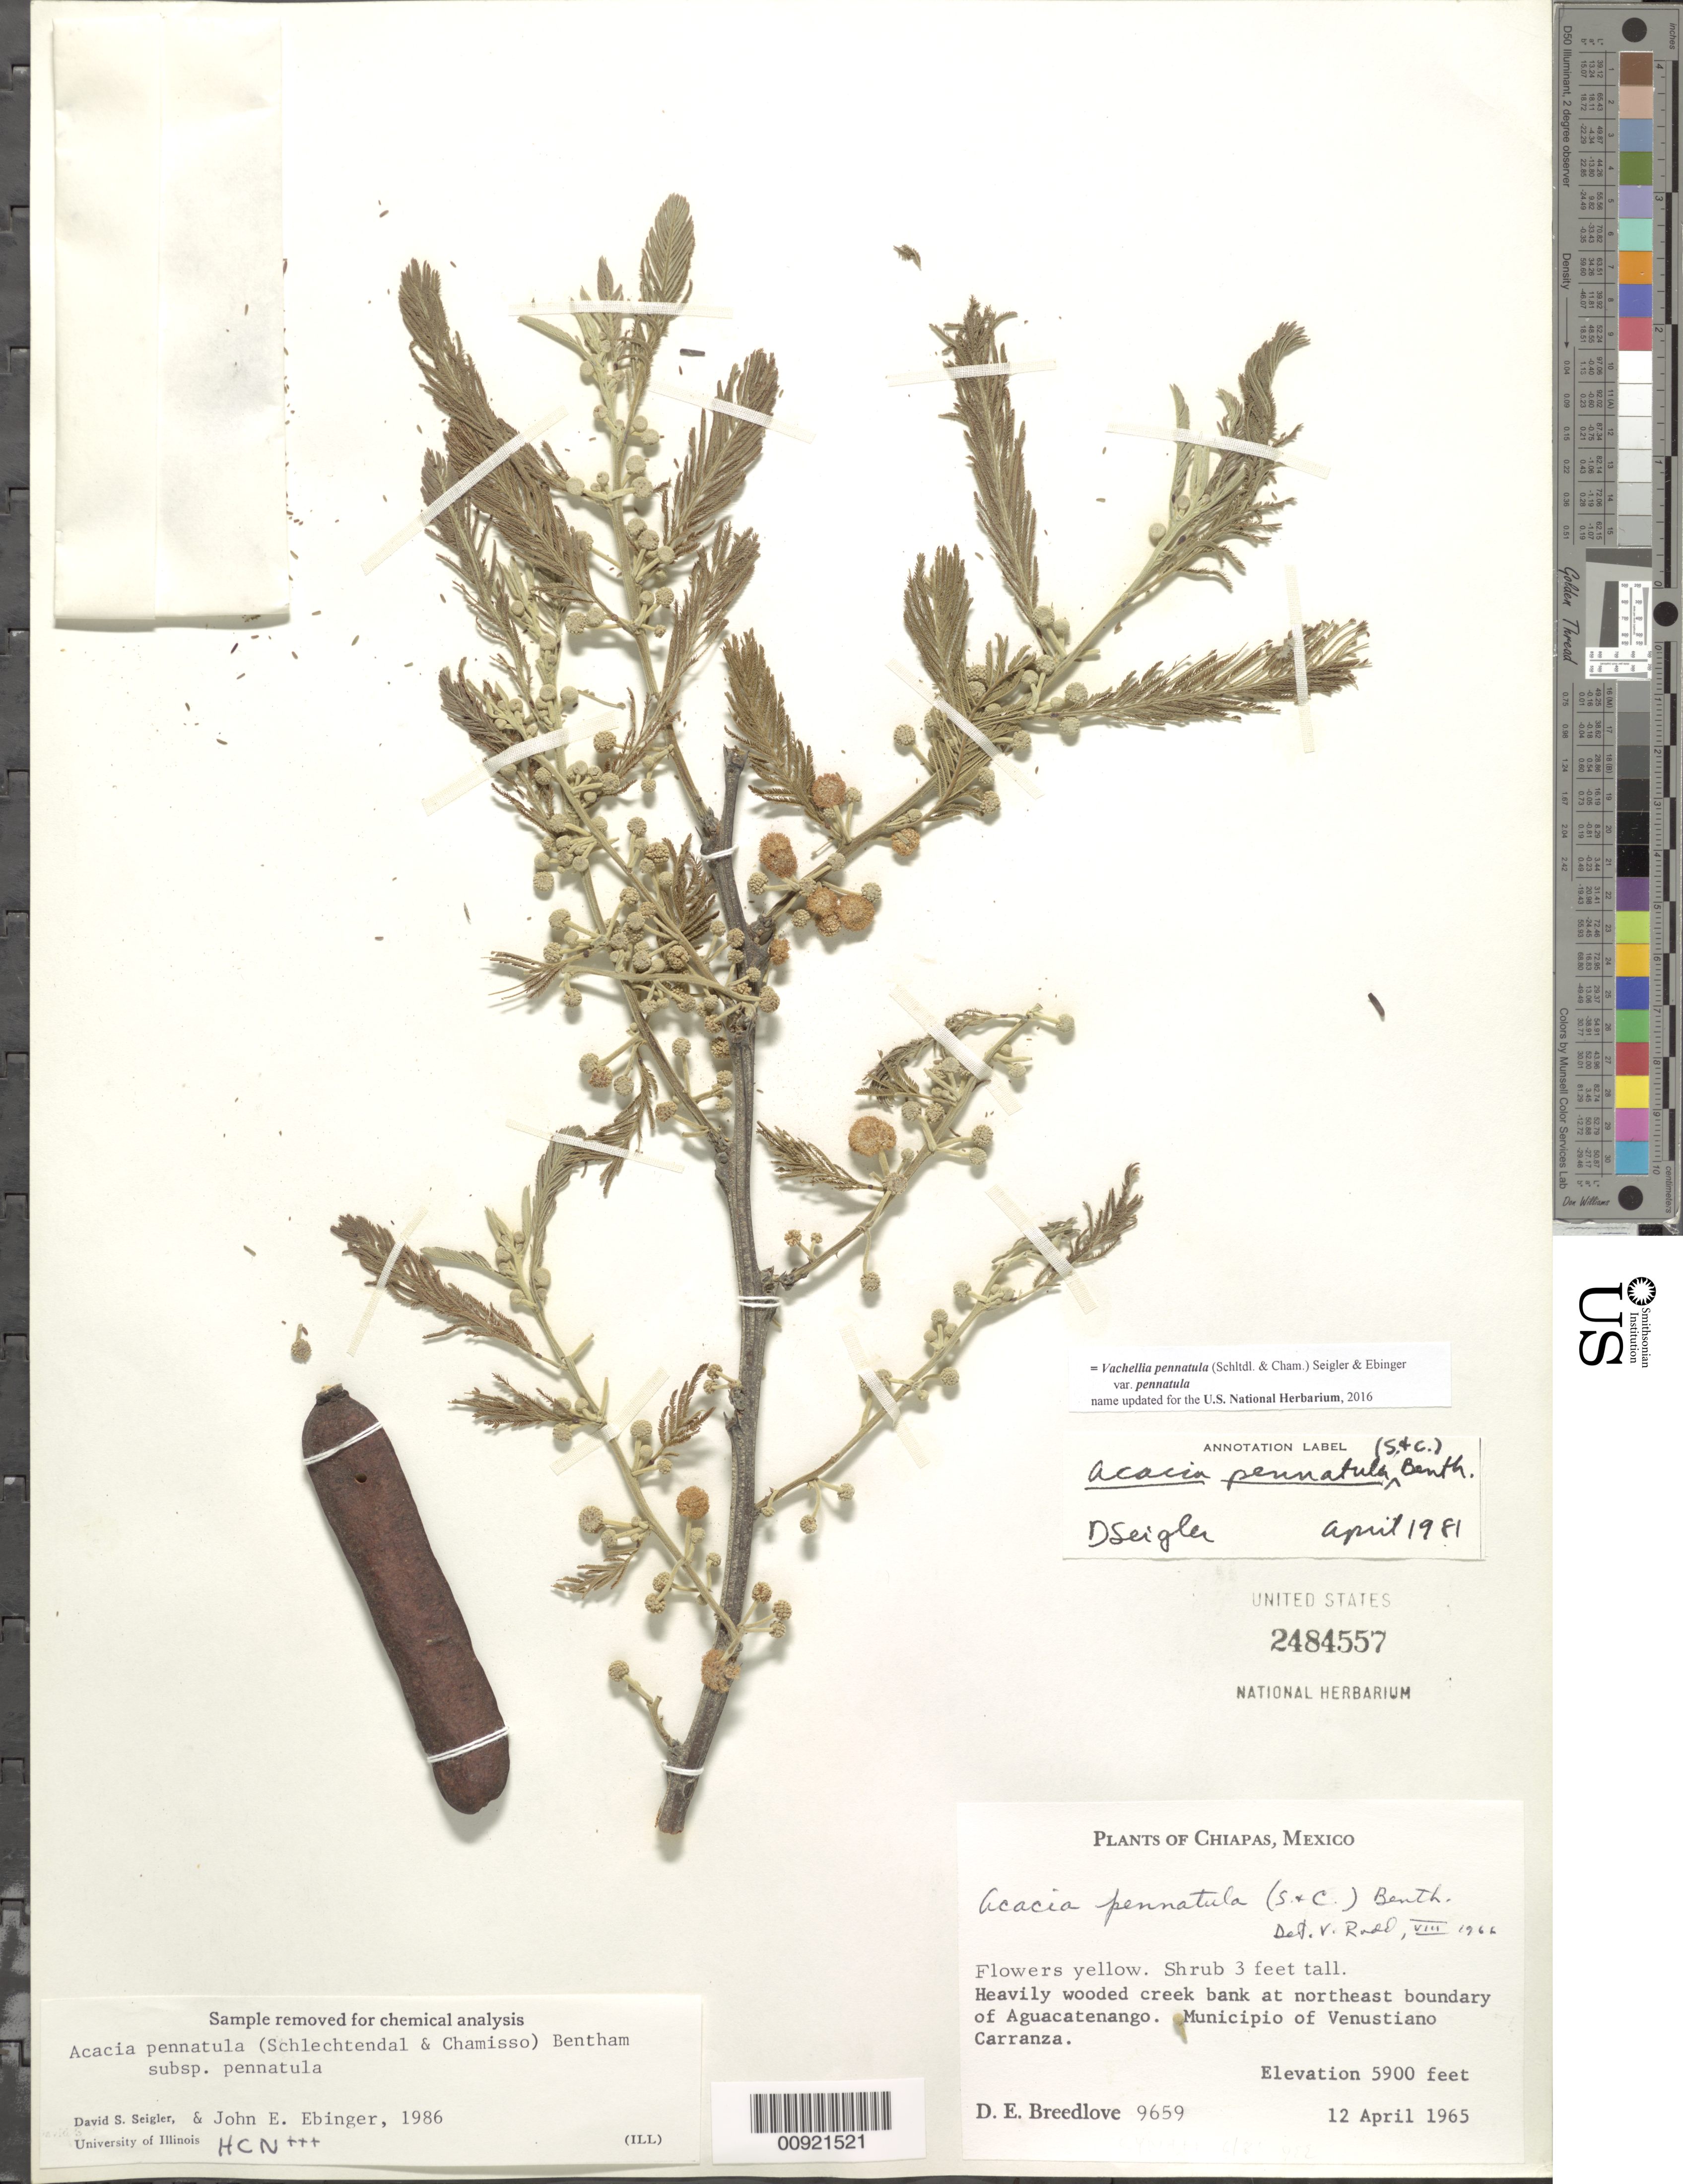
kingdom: Plantae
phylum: Tracheophyta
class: Magnoliopsida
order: Fabales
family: Fabaceae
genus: Vachellia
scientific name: Vachellia pennatula var. pennatula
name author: (Schltdl. & Cham.) Seigler & Ebinger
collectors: D. E. Breedlove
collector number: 9659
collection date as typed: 12 Apr 1965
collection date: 1965-04-12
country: Mexico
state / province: Chiapas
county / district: Venustiano Carranza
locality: Creek bank at northeast boundary of Aguacatenango. Municipio of Venustiano Carranza.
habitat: Heavily wooded creek bank.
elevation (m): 1798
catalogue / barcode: US 2484557